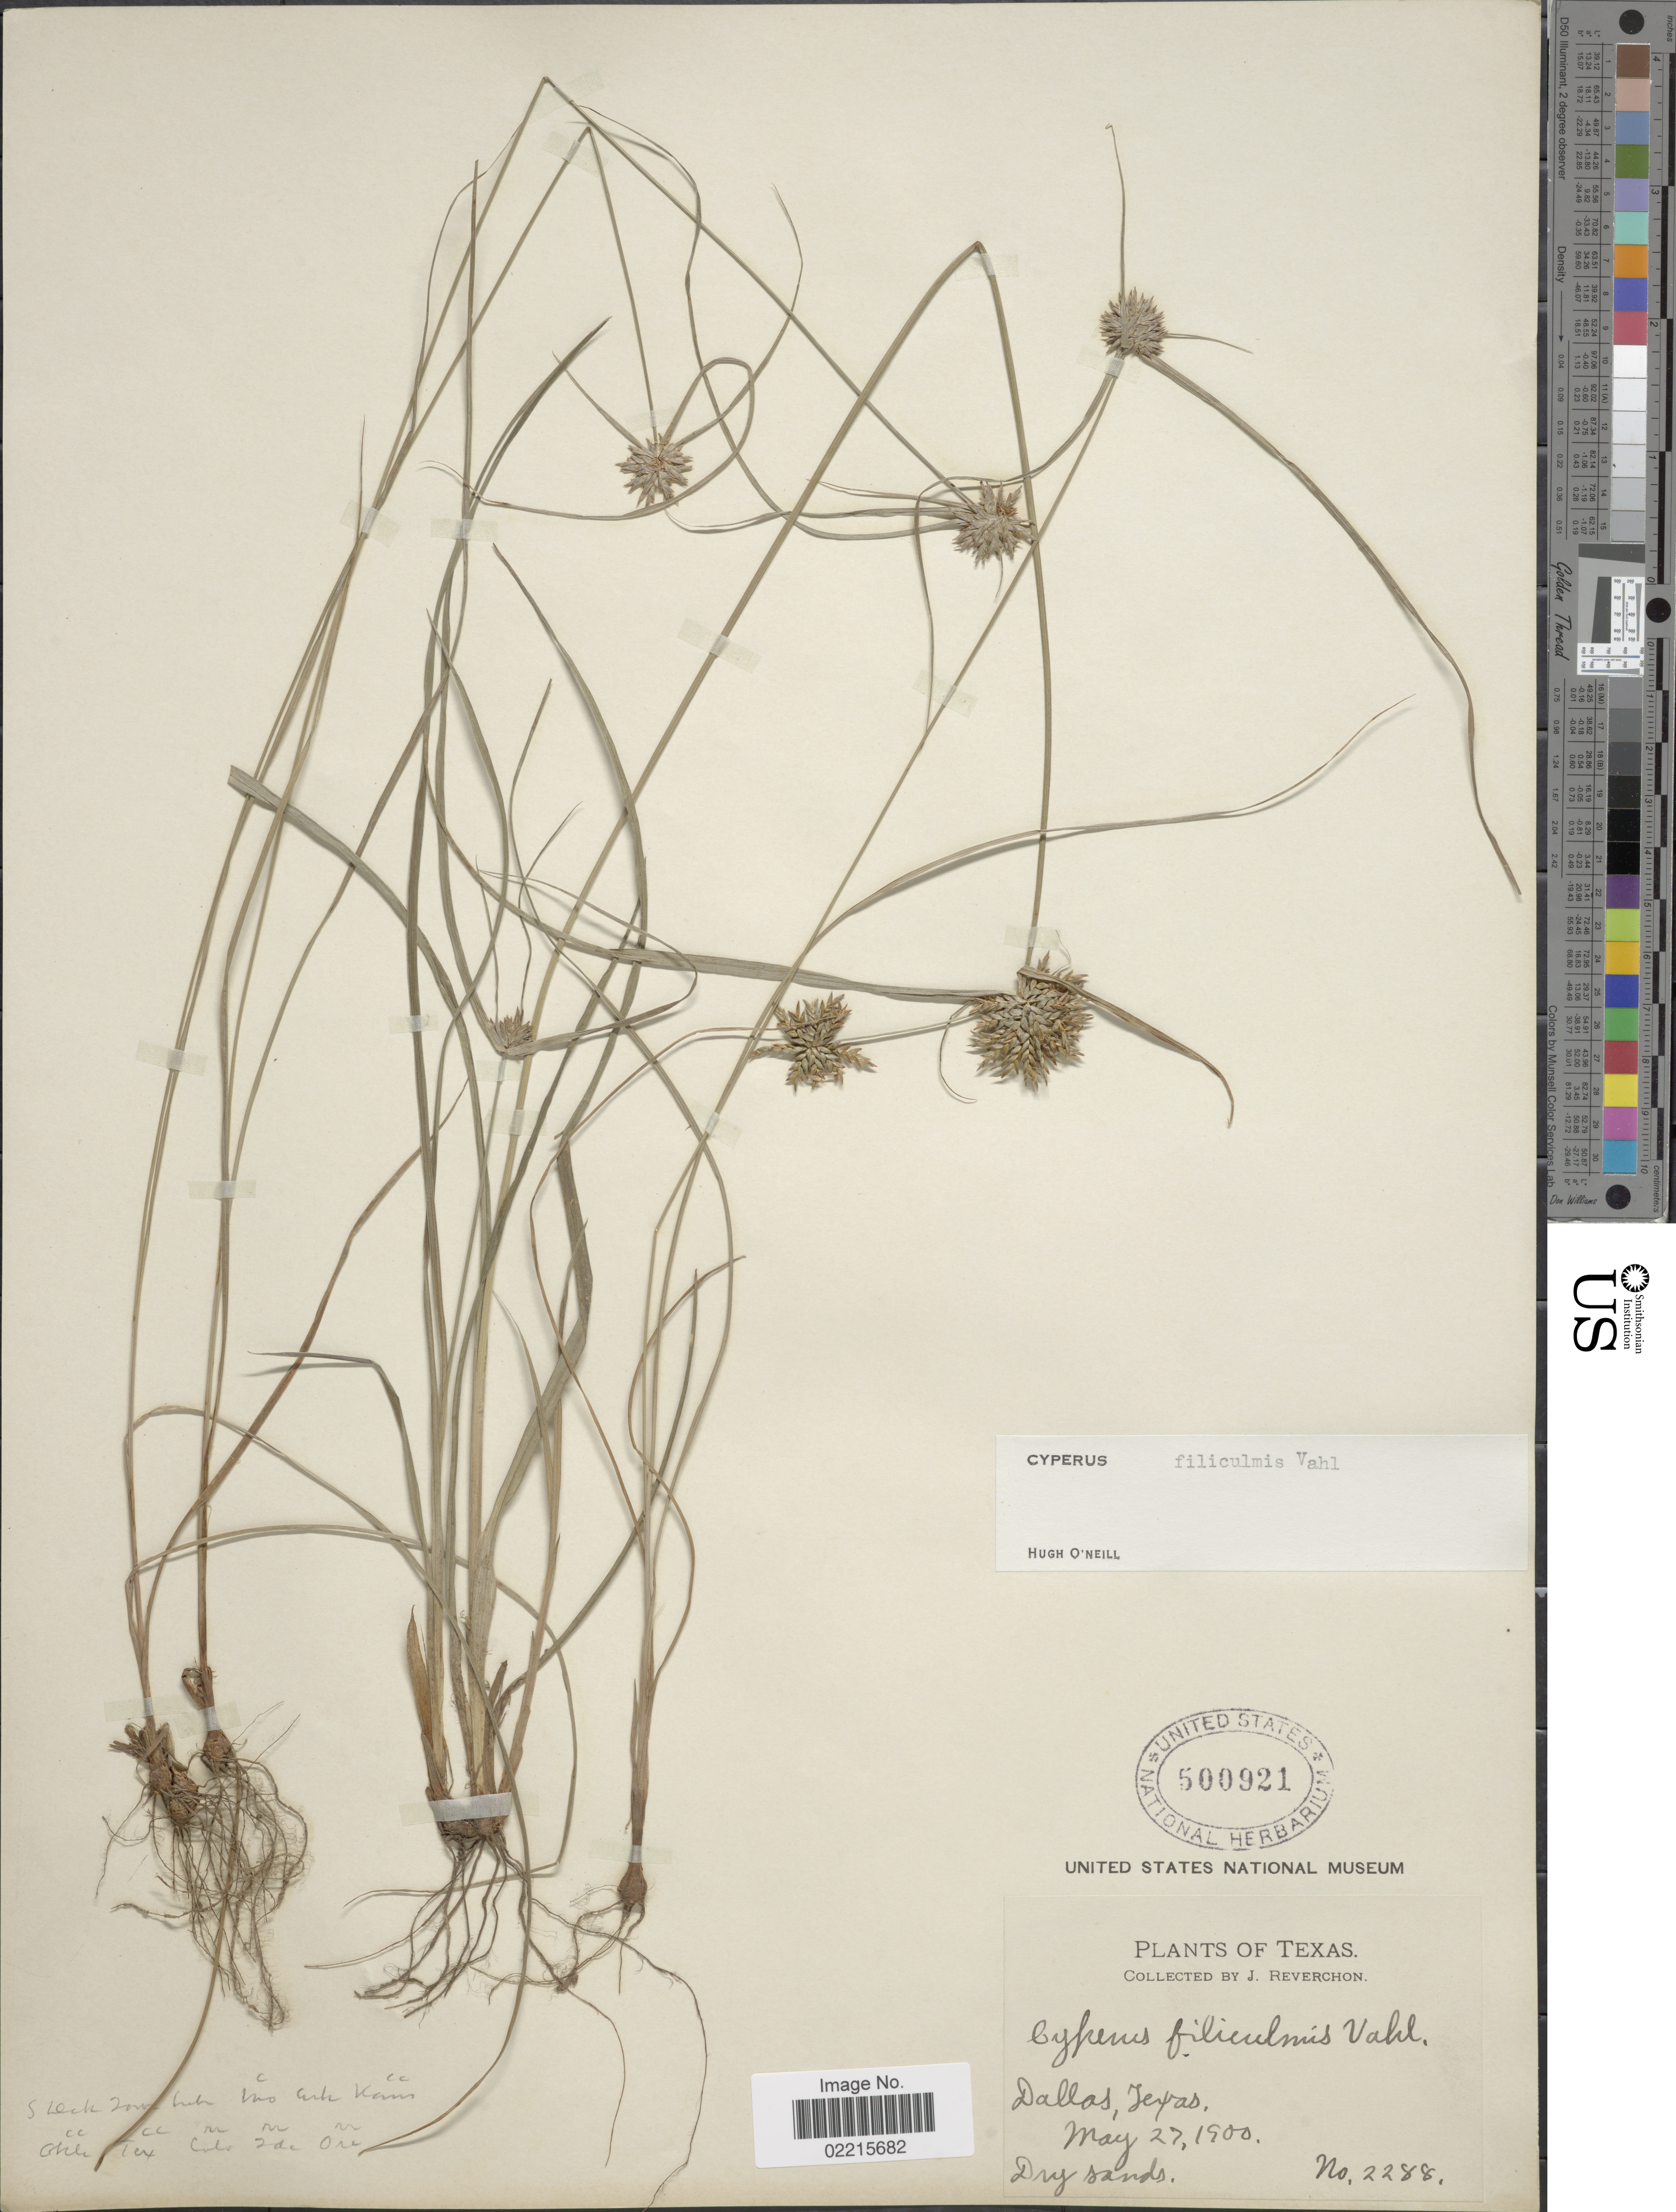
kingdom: Plantae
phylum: Tracheophyta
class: Liliopsida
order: Poales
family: Cyperaceae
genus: Cyperus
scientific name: Cyperus filiculmis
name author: Vahl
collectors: J. Reverchon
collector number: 2288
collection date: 1900-05-27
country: United States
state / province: Texas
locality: Dallas, Texas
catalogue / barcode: US 500921